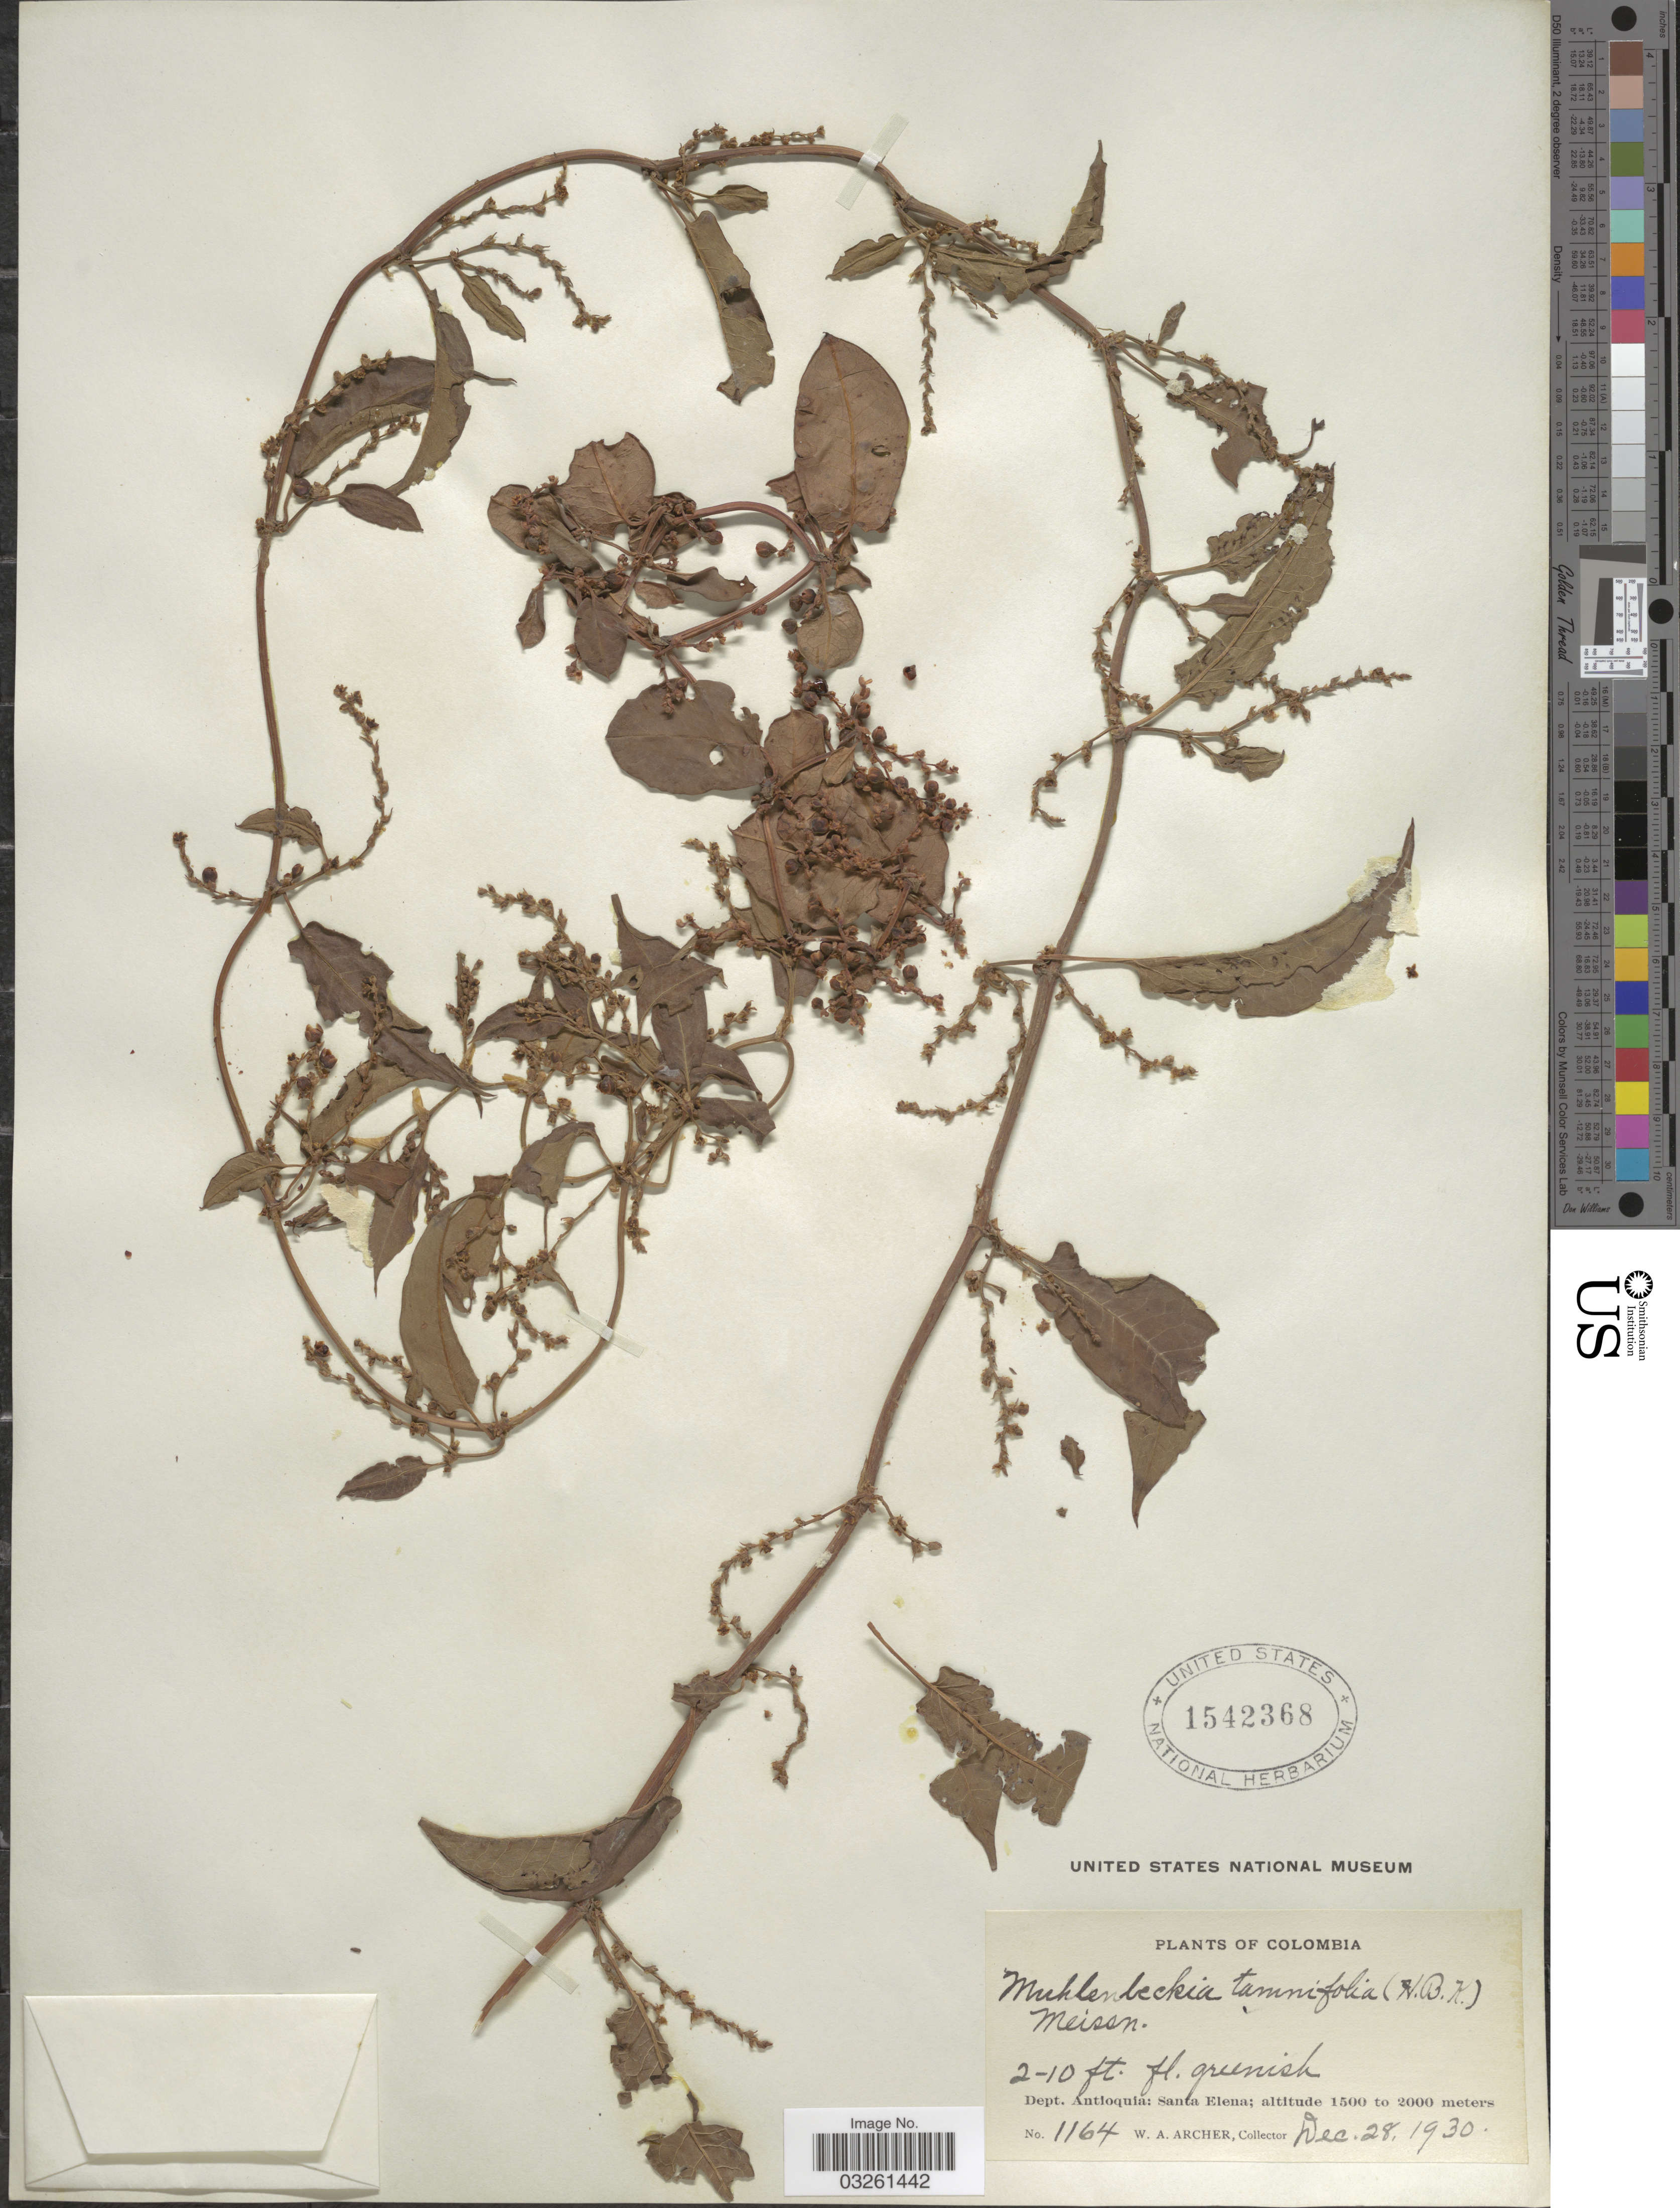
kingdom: Plantae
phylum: Tracheophyta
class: Magnoliopsida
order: Caryophyllales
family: Polygonaceae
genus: Muehlenbeckia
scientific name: Muehlenbeckia tamnifolia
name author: (Kunth) Meisn.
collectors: W. Archer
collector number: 1164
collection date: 1930-12-28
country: Colombia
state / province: Antioquia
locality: Santa Elena.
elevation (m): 1500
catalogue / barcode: US 1542368